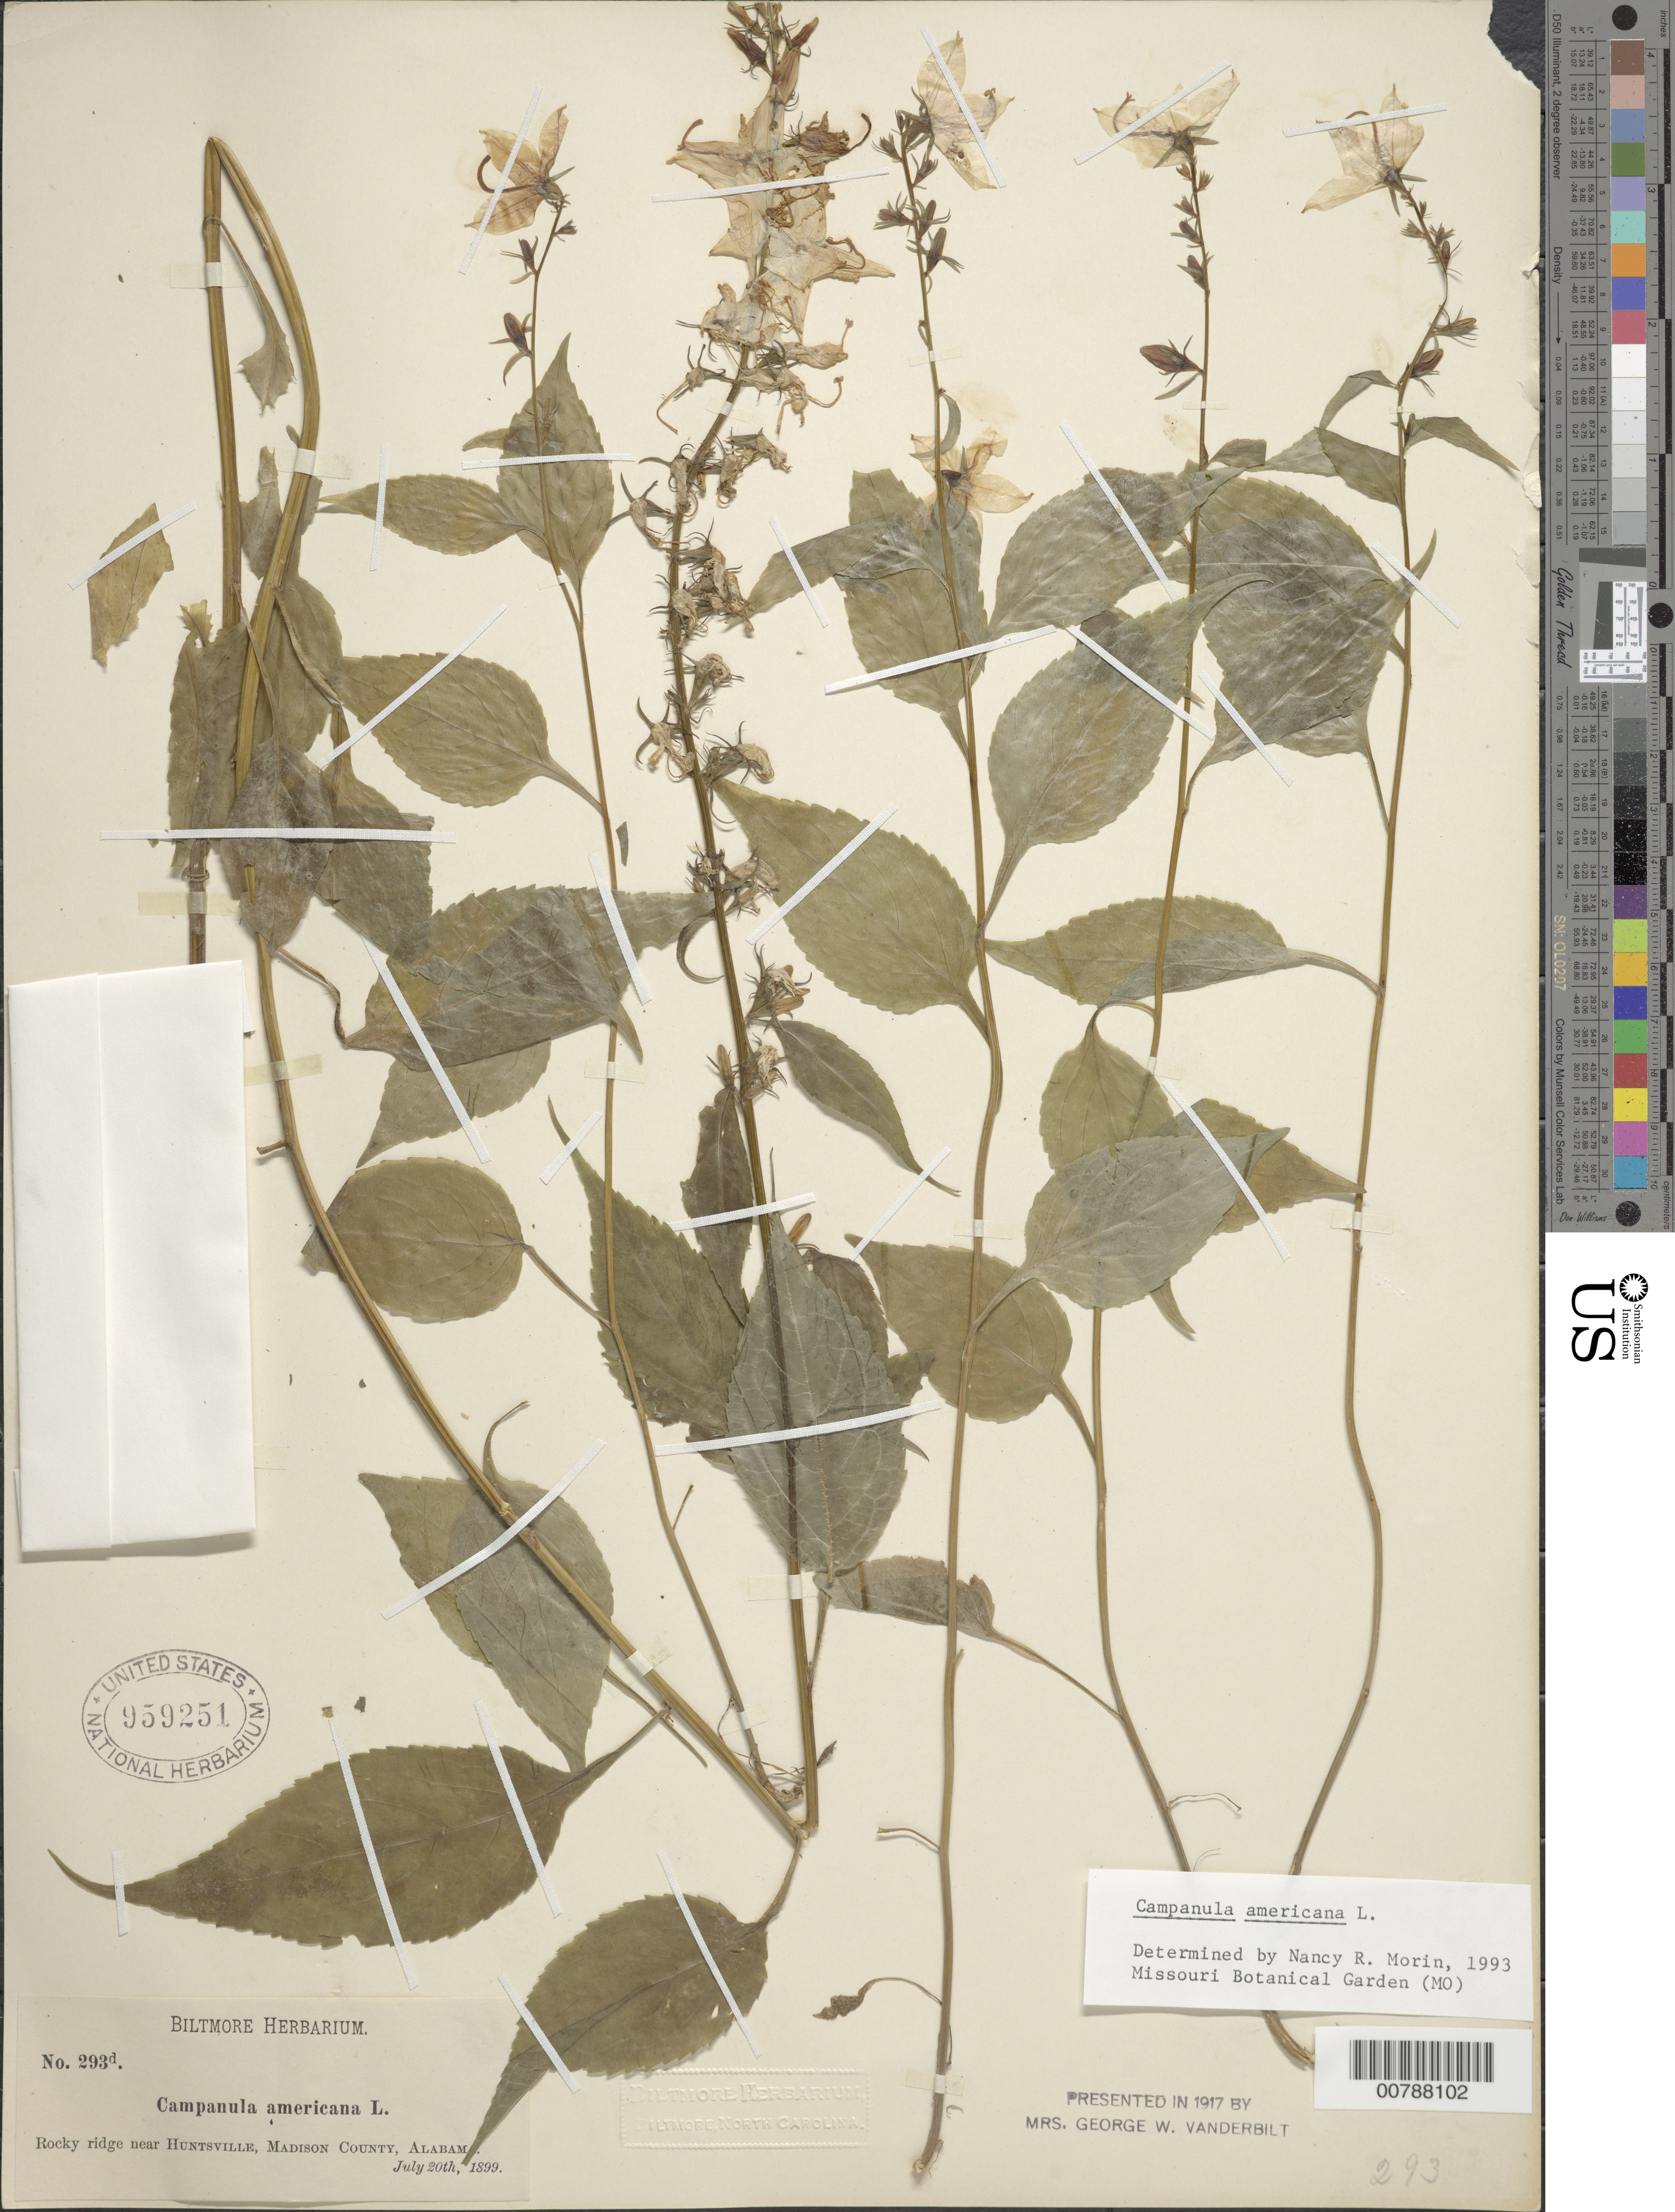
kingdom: Plantae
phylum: Tracheophyta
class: Magnoliopsida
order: Asterales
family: Campanulaceae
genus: Campanula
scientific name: Campanula americana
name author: L.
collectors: ex herb. Biltmore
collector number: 293d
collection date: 1899-07-20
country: United States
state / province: Alabama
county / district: Madison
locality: Huntsville.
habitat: Rocky ridge.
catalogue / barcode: US 959251